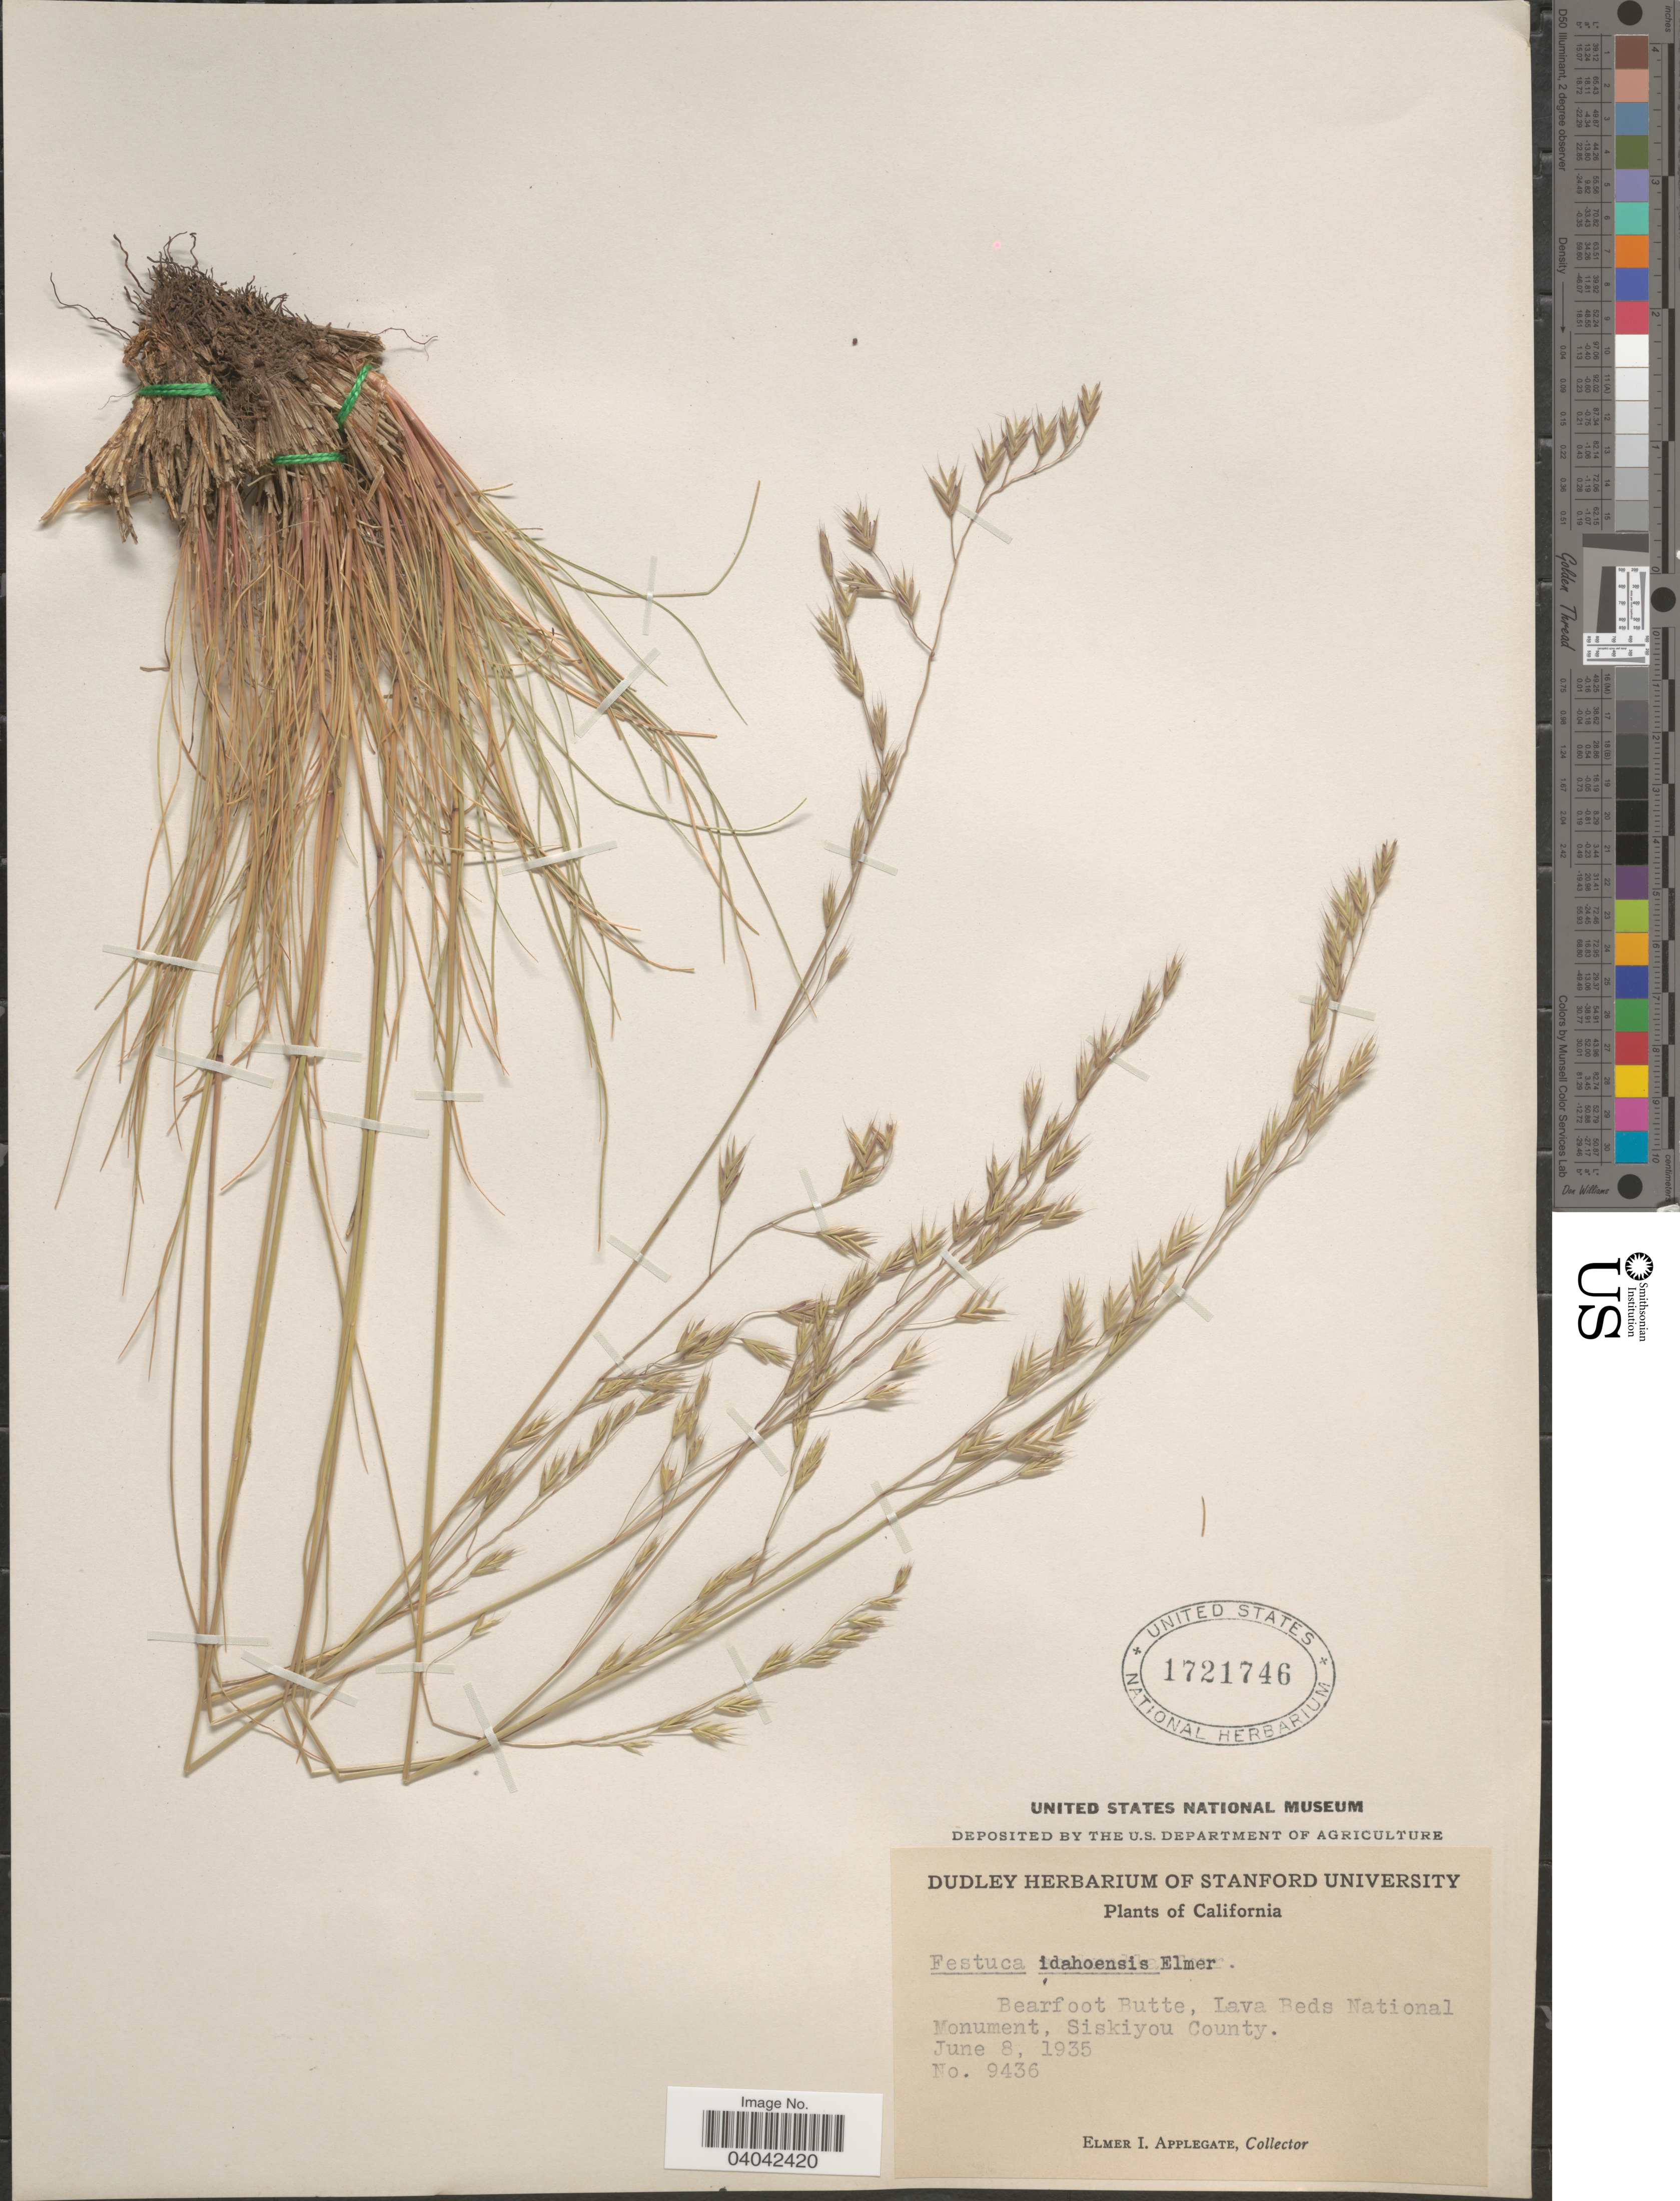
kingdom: Plantae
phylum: Tracheophyta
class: Liliopsida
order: Poales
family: Poaceae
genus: Festuca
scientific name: Festuca idahoensis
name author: Elmer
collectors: E. I. Applegate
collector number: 9436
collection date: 1935-06-08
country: United States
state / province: California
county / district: Siskiyou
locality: Bearfoot Butte, Lava Reds National Monument, Siskiyou County.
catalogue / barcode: US 1721746